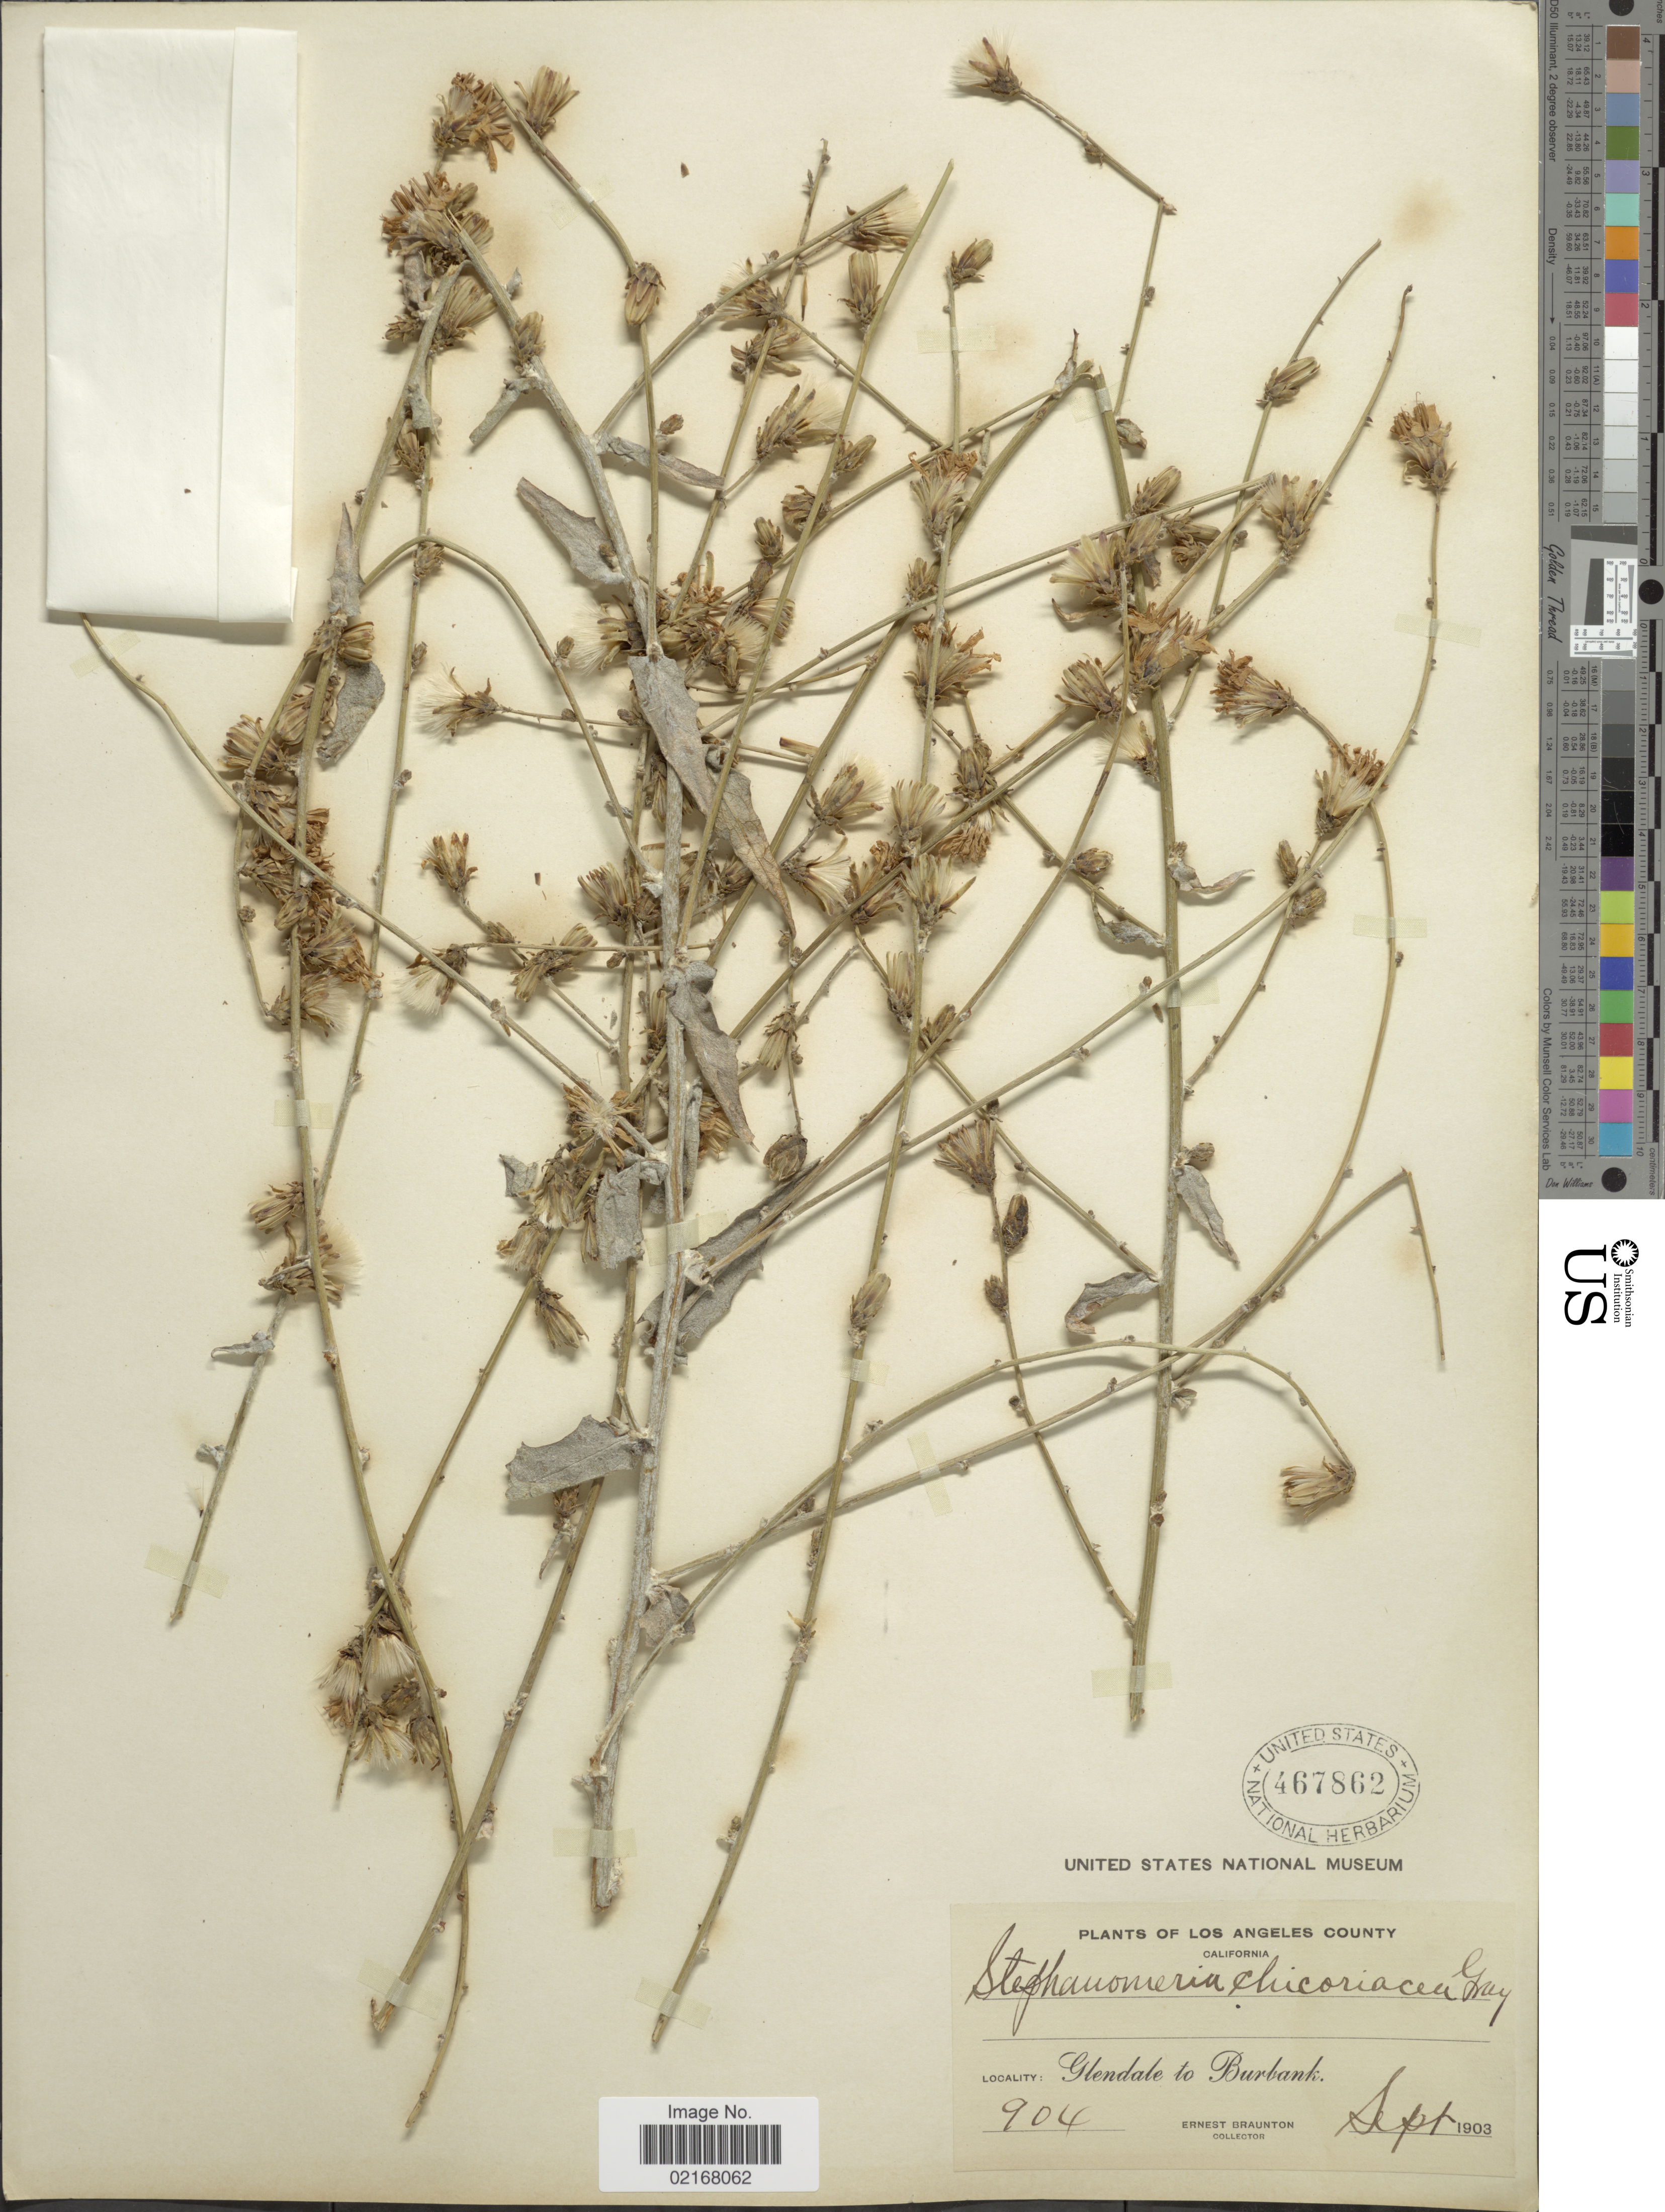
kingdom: Plantae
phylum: Tracheophyta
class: Magnoliopsida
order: Asterales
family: Asteraceae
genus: Stephanomeria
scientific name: Stephanomeria cichoriacea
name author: A. Gray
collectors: E. Braunton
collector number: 904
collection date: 1903-09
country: United States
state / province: California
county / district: Los Angeles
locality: Los Angeles County. California. Glendale to Burbank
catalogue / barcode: US 467862